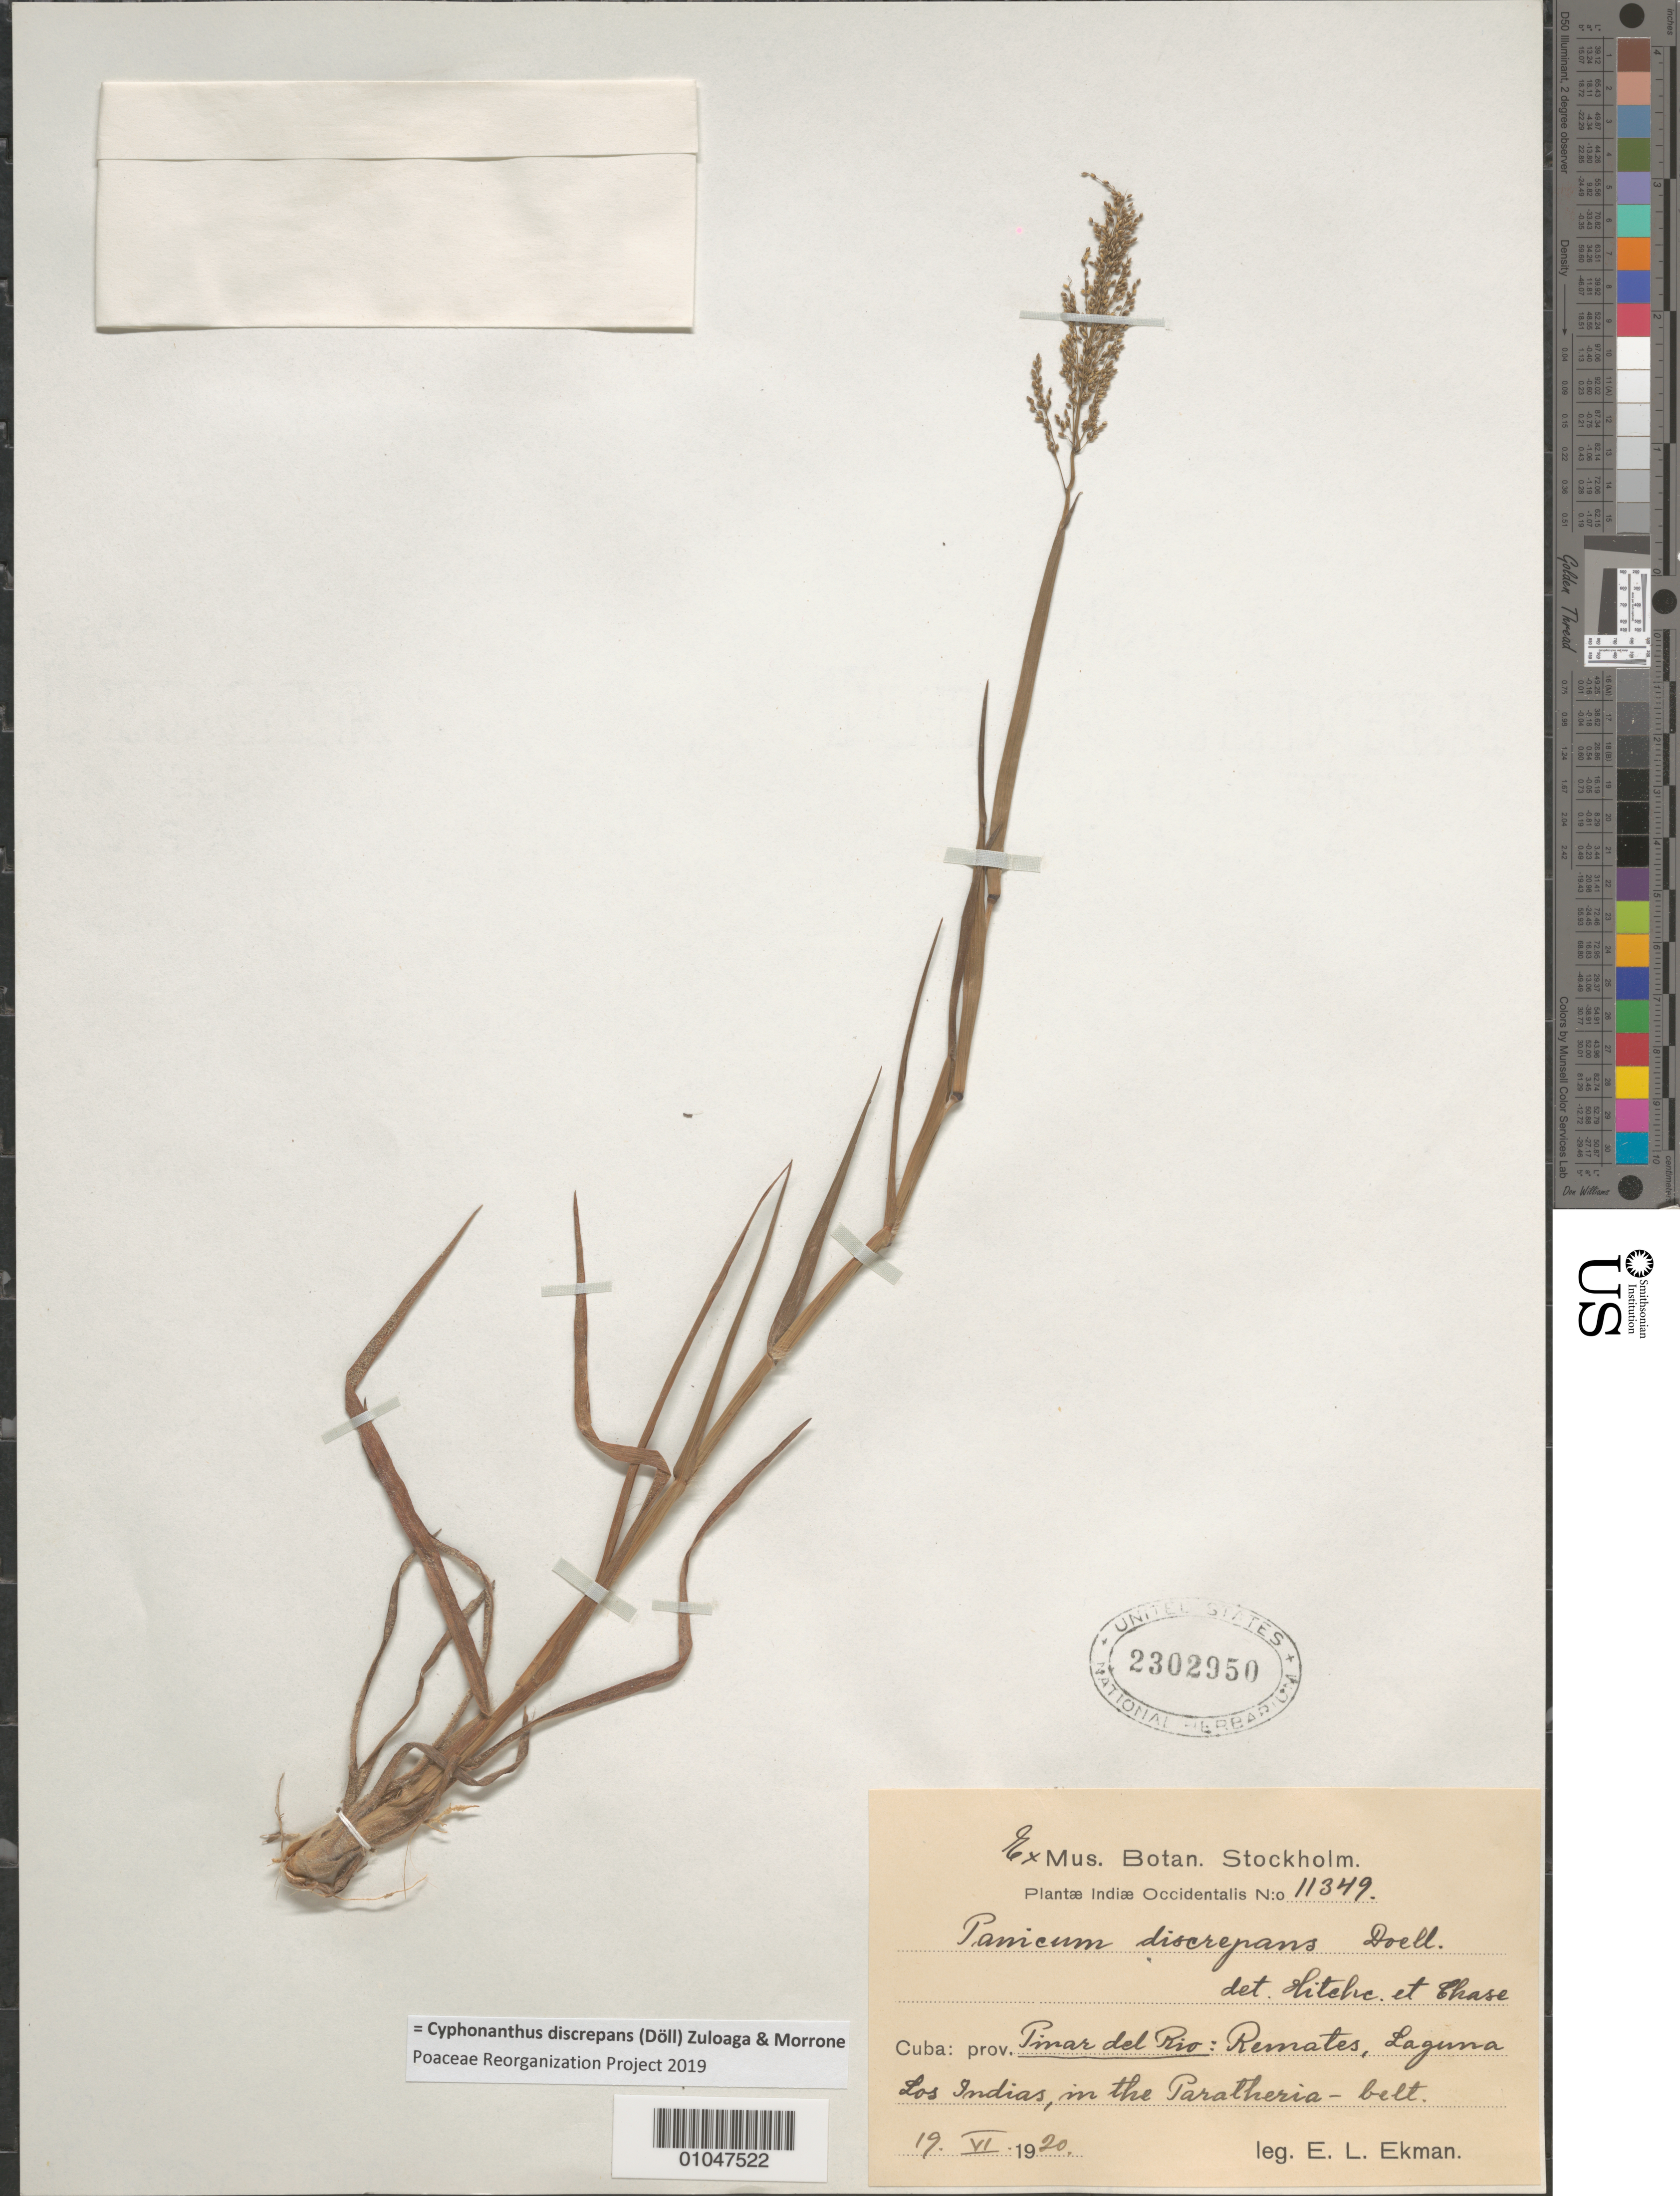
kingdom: Plantae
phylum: Tracheophyta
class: Liliopsida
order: Poales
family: Poaceae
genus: Panicum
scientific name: Panicum discrepans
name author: Döll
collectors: E. L. Ekman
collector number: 11349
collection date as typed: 19 Jun 1920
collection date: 1920-06-19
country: Cuba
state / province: Pinar del Rio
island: Cuba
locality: Remates, Laguna Los Indias, in the Paratheria belt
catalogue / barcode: US 2302950